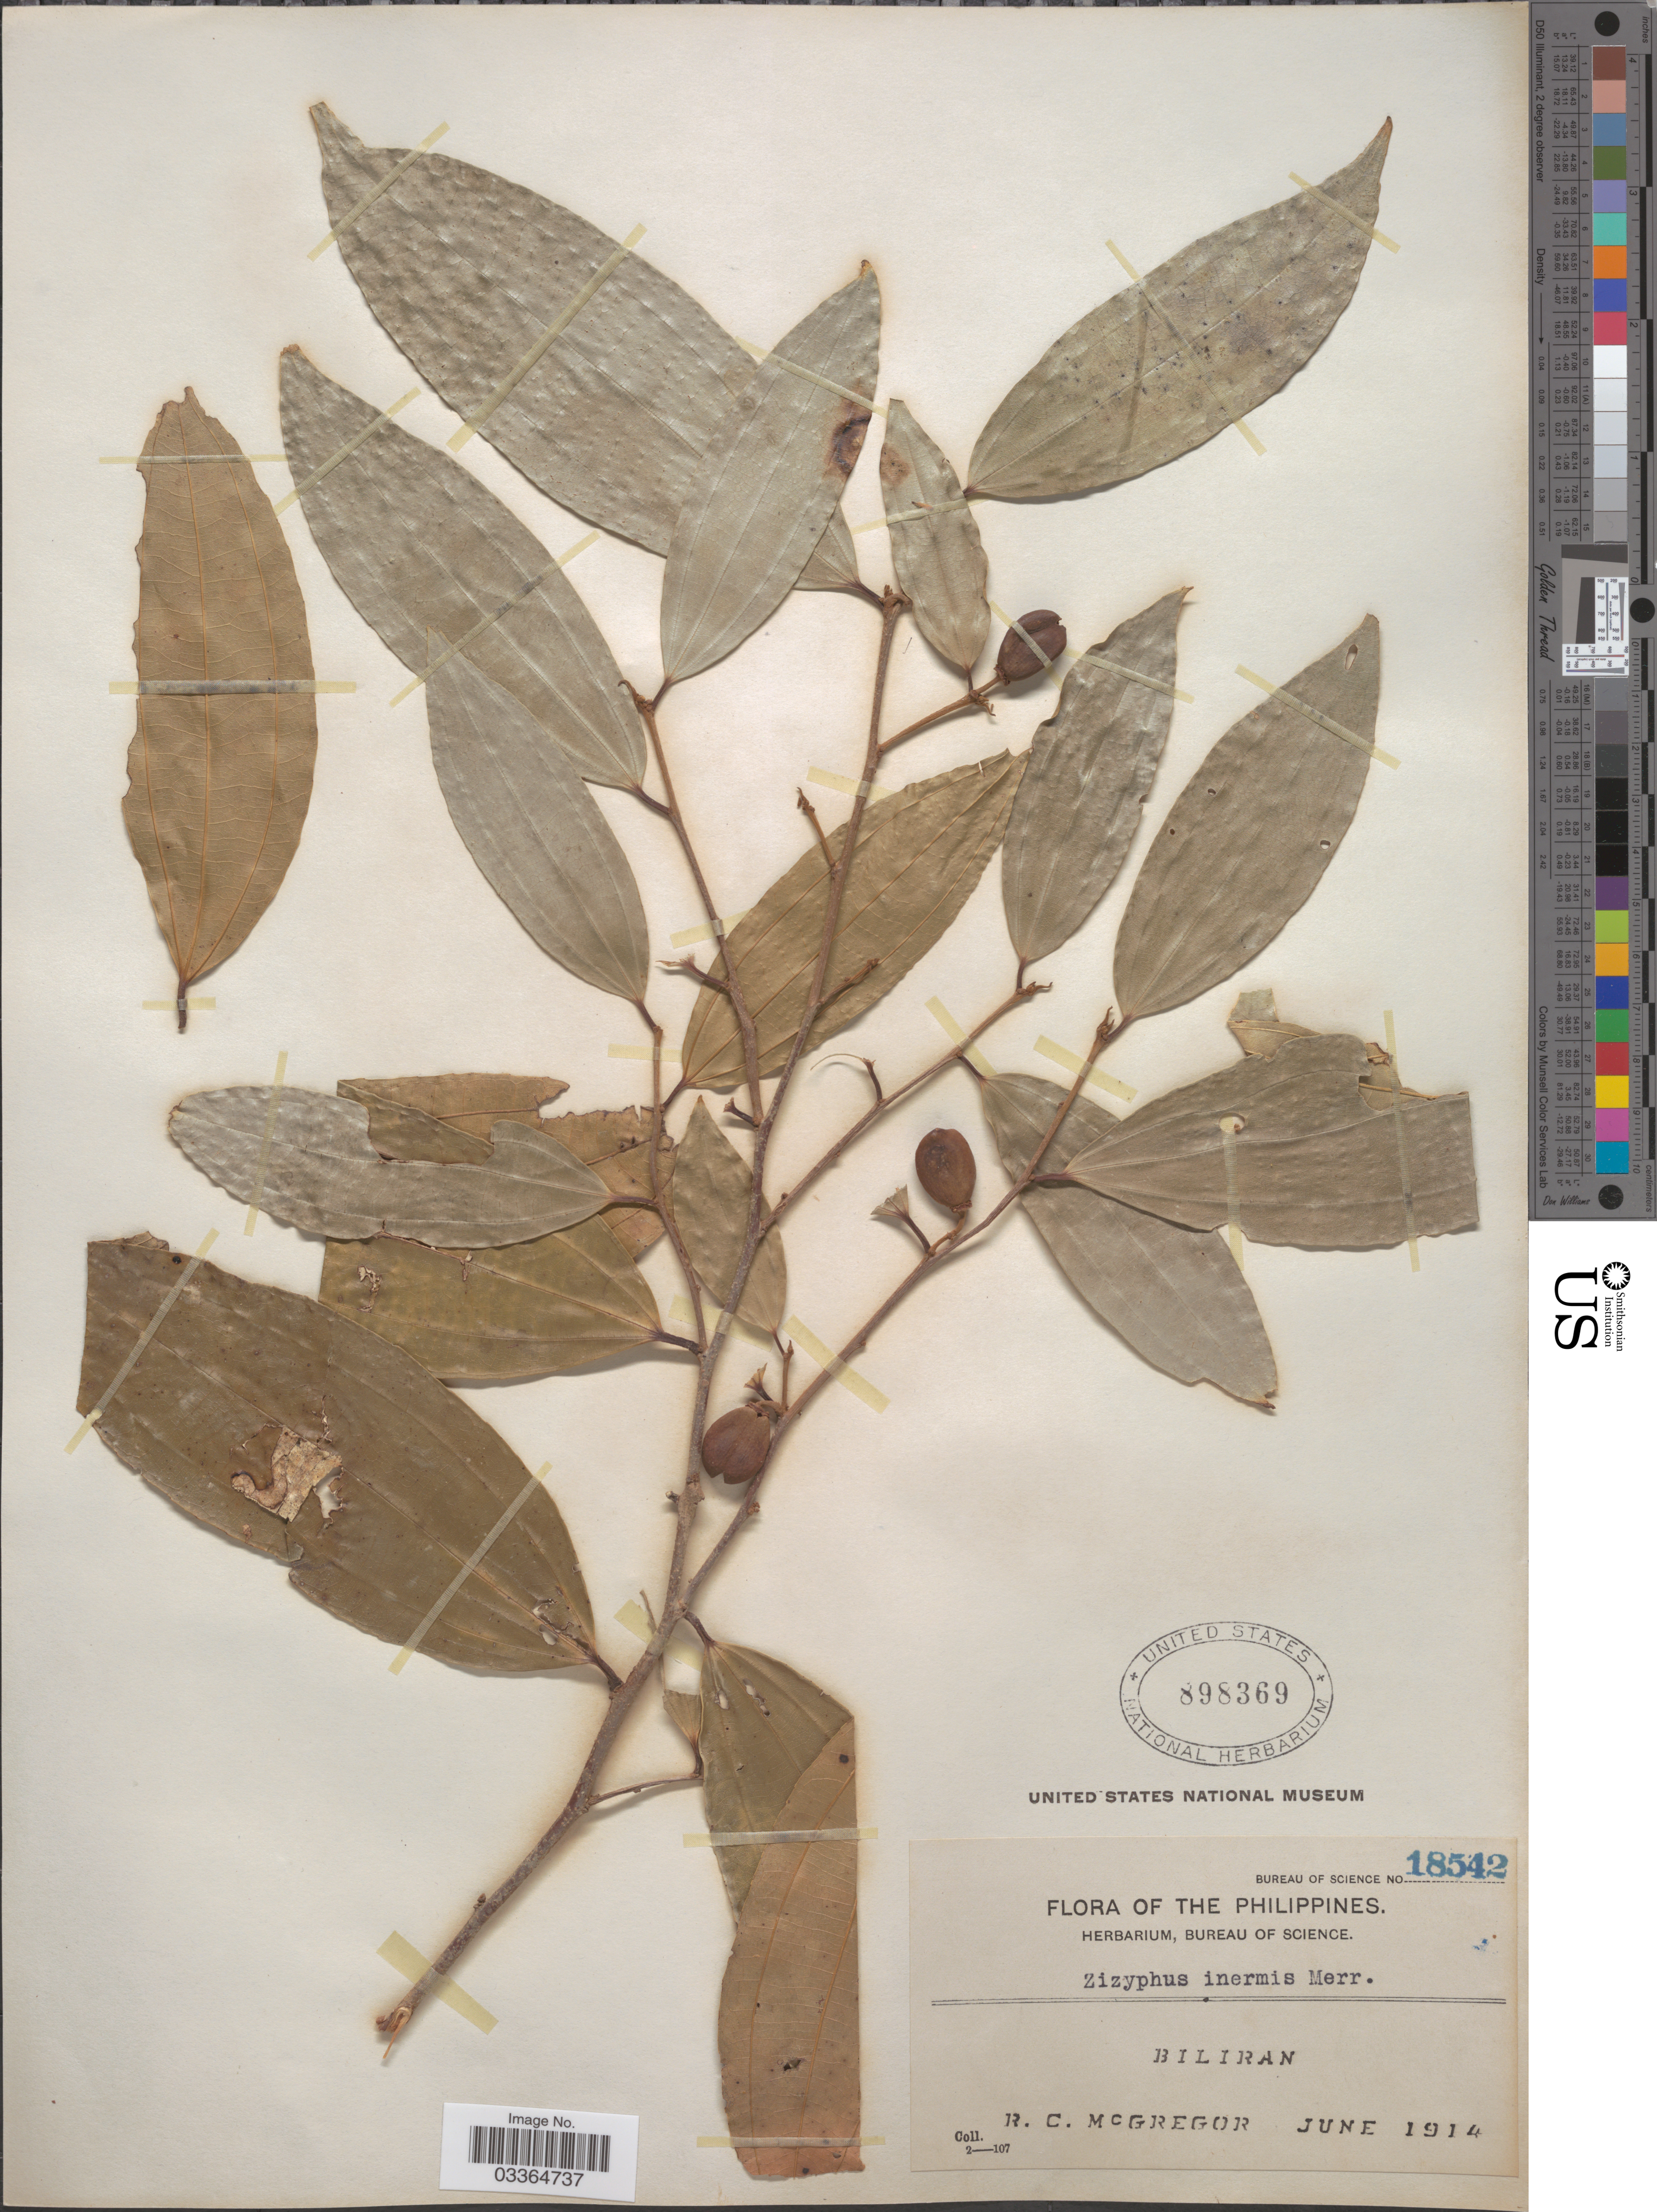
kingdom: Plantae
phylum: Tracheophyta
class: Magnoliopsida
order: Rosales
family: Rhamnaceae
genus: Ziziphus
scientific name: Ziziphus inermis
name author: Merr.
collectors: R. C. McGregor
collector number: Bureau of Science 18542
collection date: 1914-06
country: Philippines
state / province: Eastern Visayas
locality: Biliran.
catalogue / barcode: US 898369